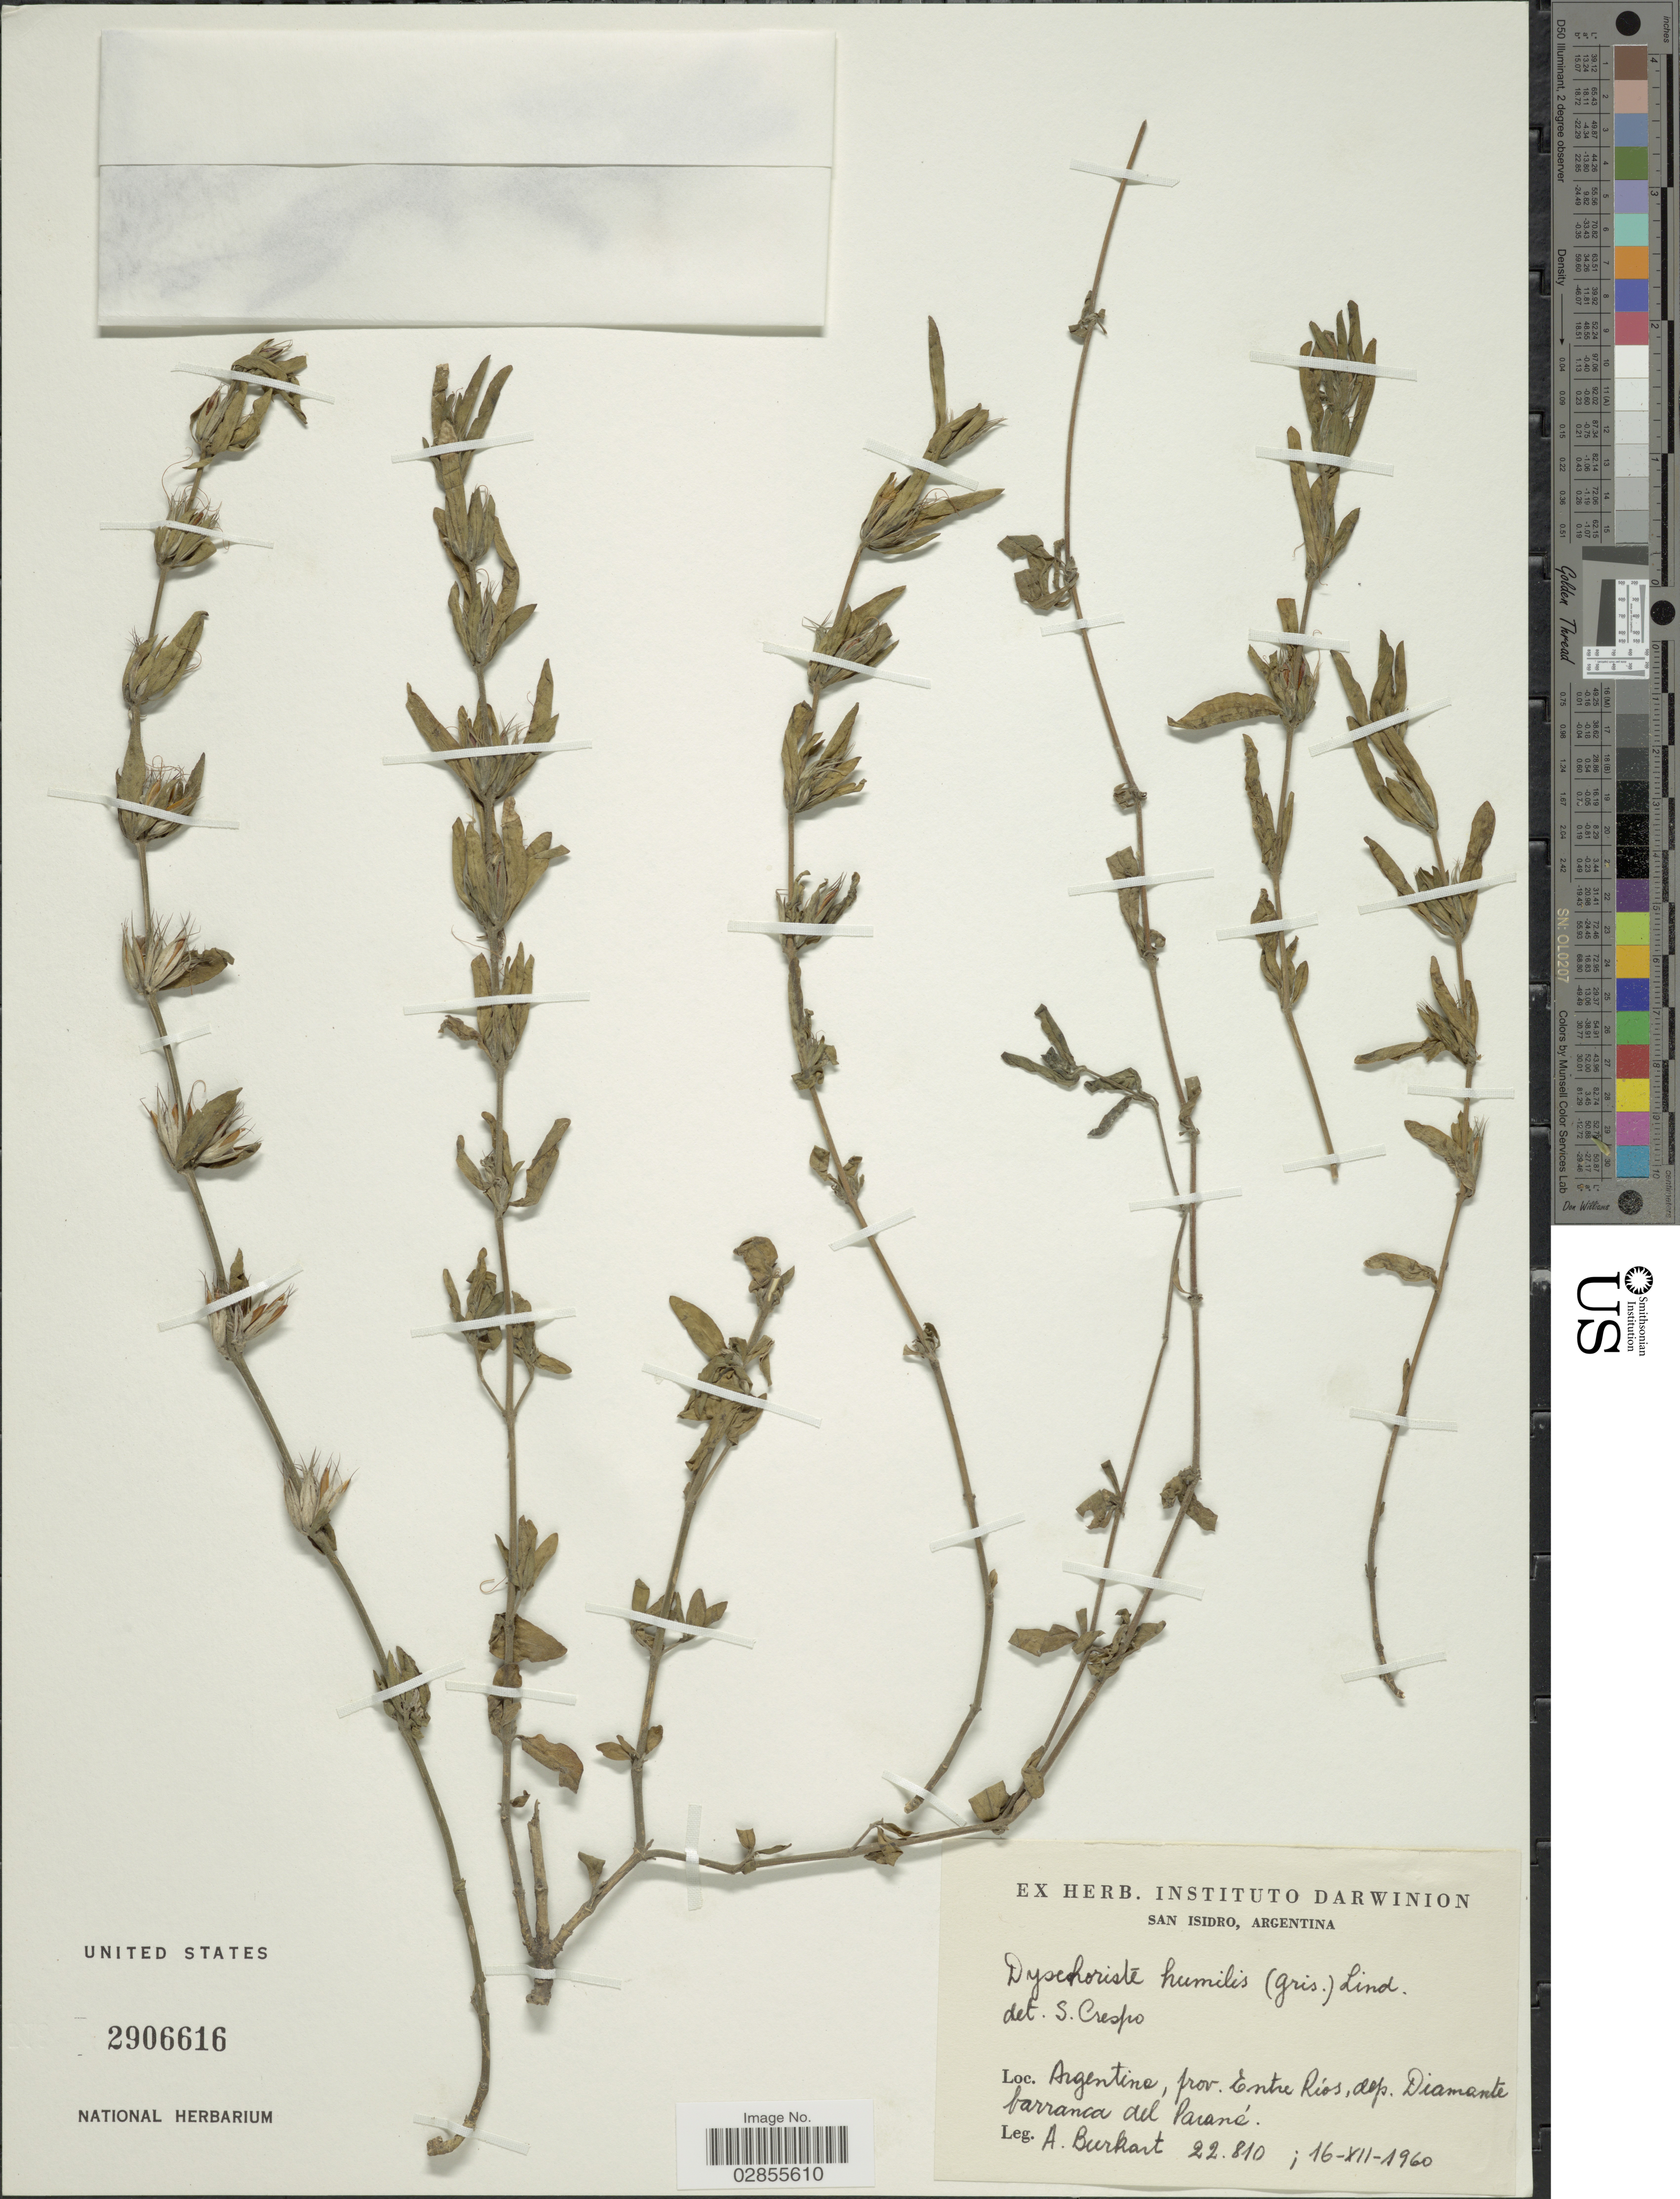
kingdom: Plantae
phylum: Tracheophyta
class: Magnoliopsida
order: Lamiales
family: Acanthaceae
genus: Dyschoriste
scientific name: Dyschoriste humilis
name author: Lindau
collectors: A. E. Burkart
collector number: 22810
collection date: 1960-12-16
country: Argentina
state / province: Entre Rios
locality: Dep. Diamante barranca del Parané.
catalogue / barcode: US 2906616